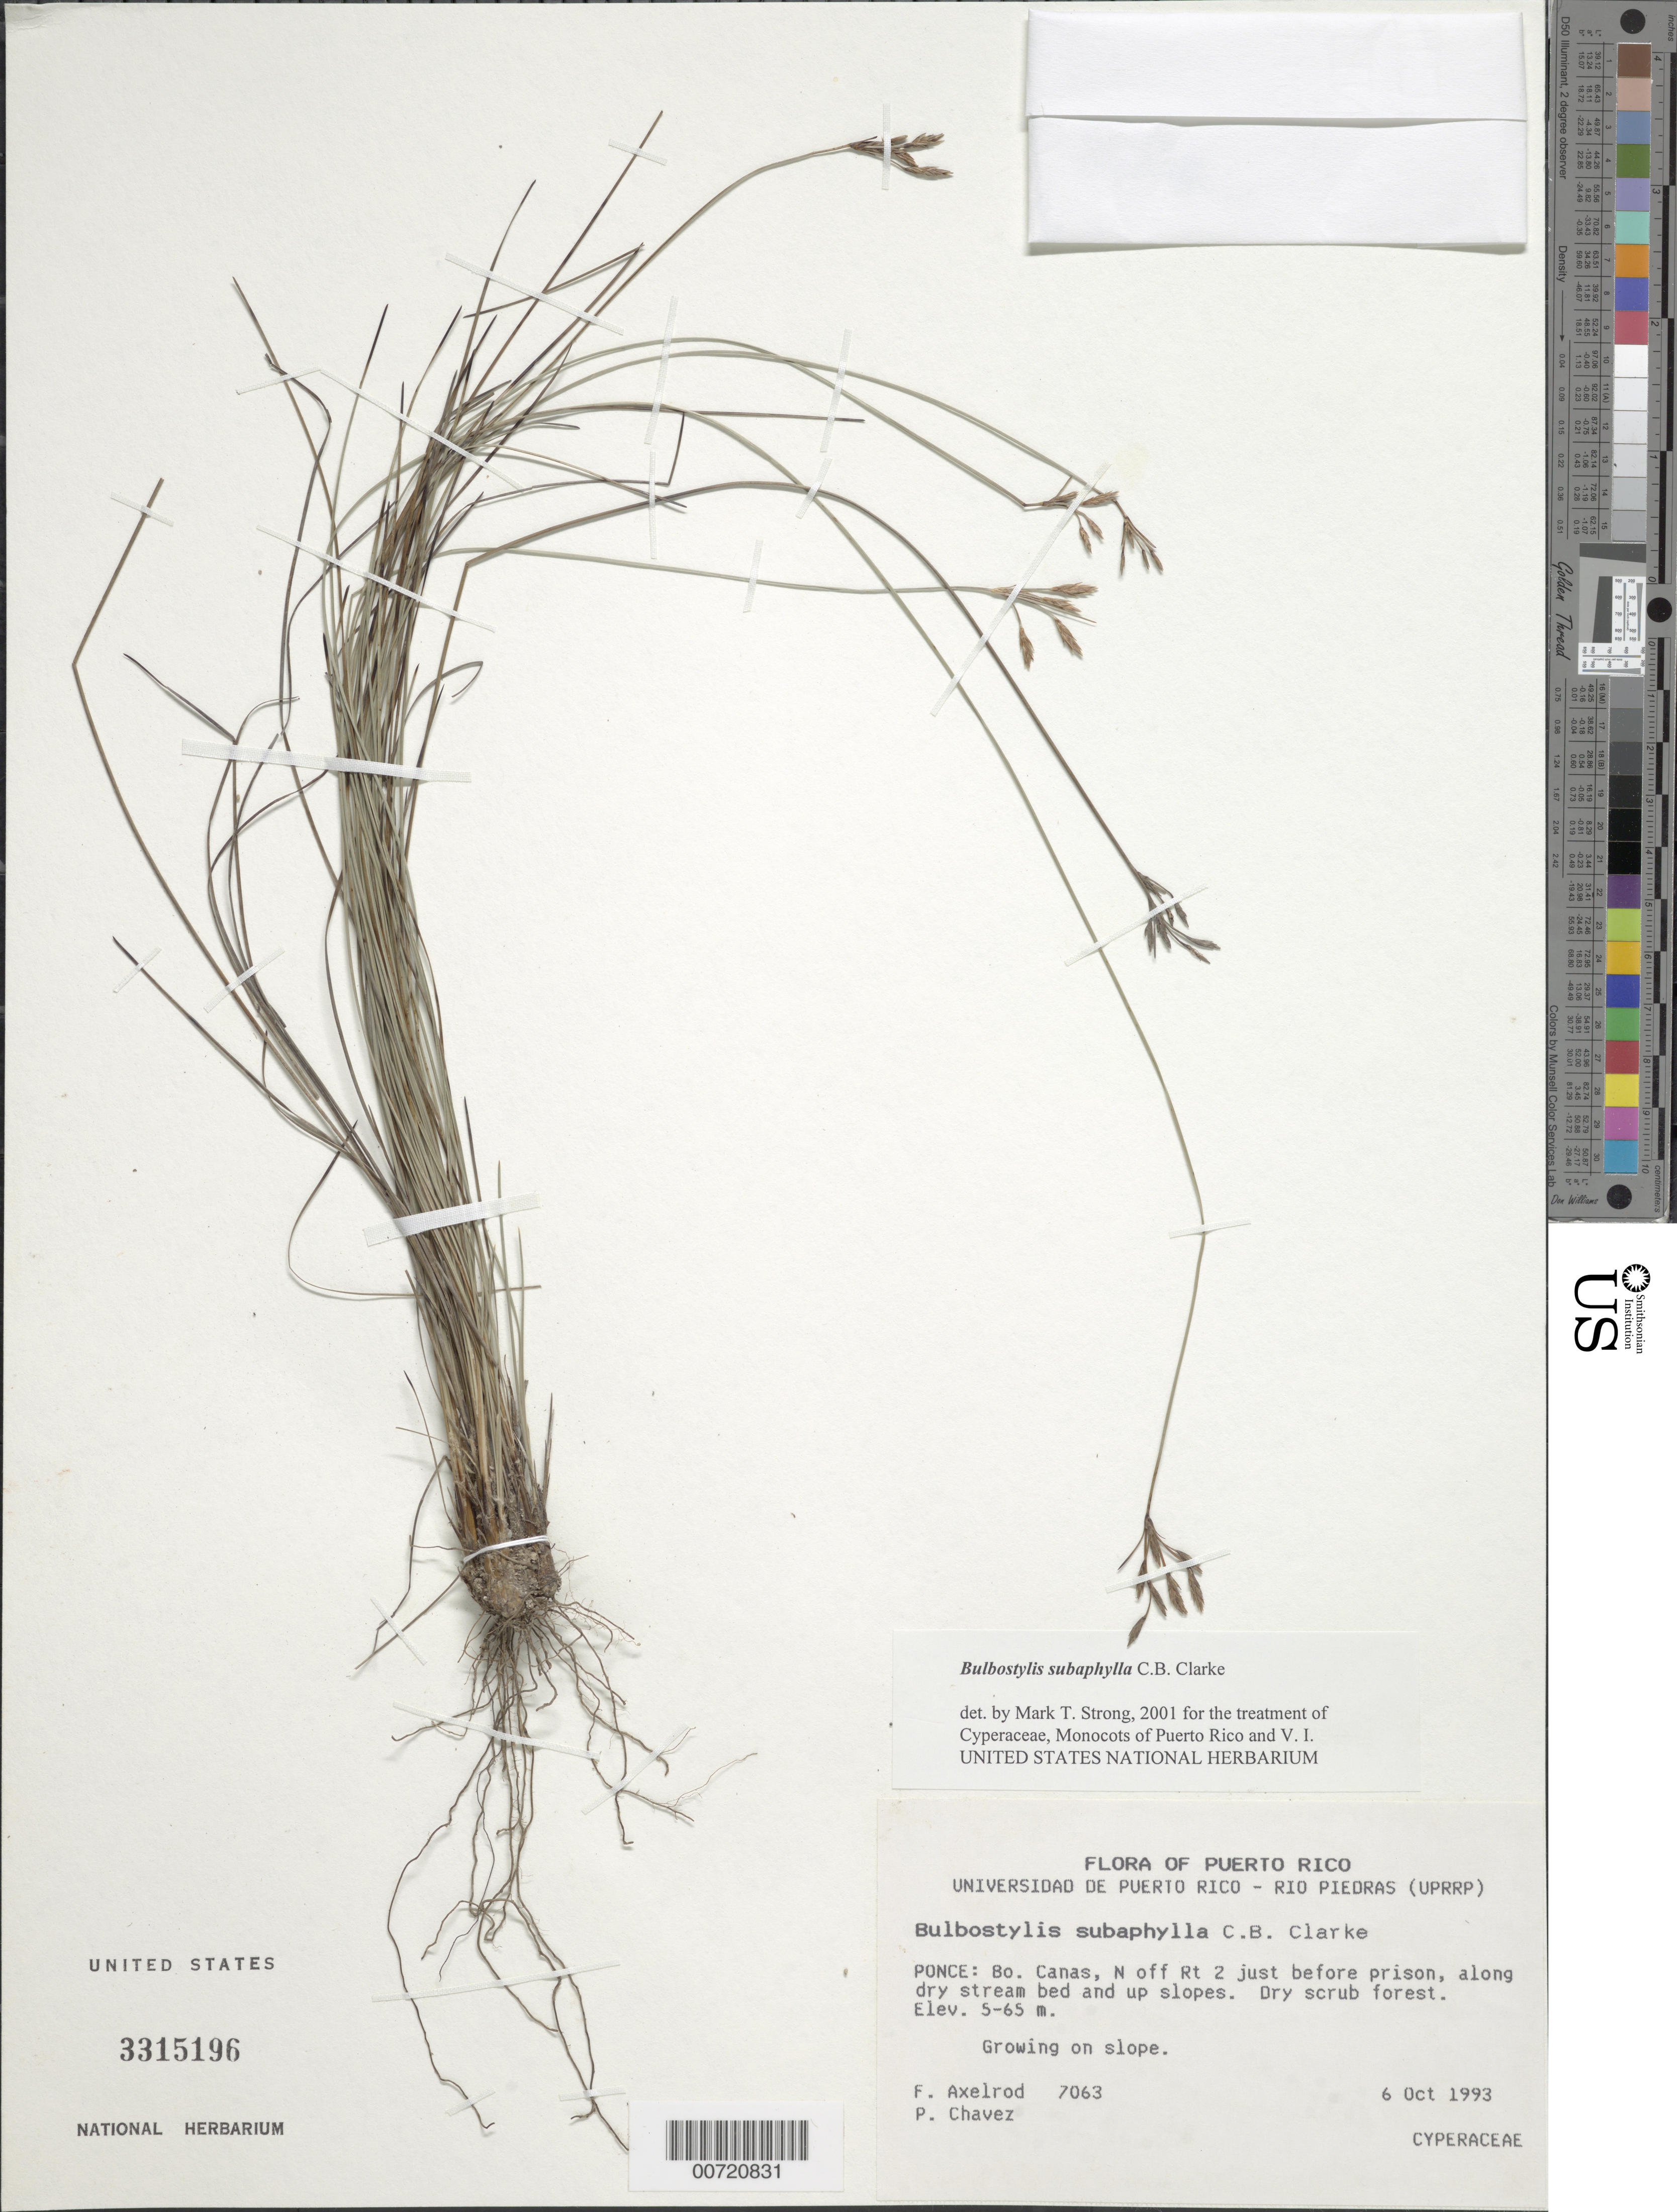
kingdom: Plantae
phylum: Tracheophyta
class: Liliopsida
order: Poales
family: Cyperaceae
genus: Bulbostylis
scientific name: Bulbostylis subaphylla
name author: C.B. Clarke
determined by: Strong, M. T., (US), Smithsonian Institution - National Museum of Natural History (UNITED STATES)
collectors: F. S. Axelrod & P. Chavez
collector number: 7063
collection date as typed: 06 Oct 1993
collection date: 1993-10-06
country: Puerto Rico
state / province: Ponce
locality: Ponce: Bo. Canas, N off Rt. 2 just before prison.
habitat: Along dry stream bed and up slopes; dry scrub forest.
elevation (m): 5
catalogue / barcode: US 3315196